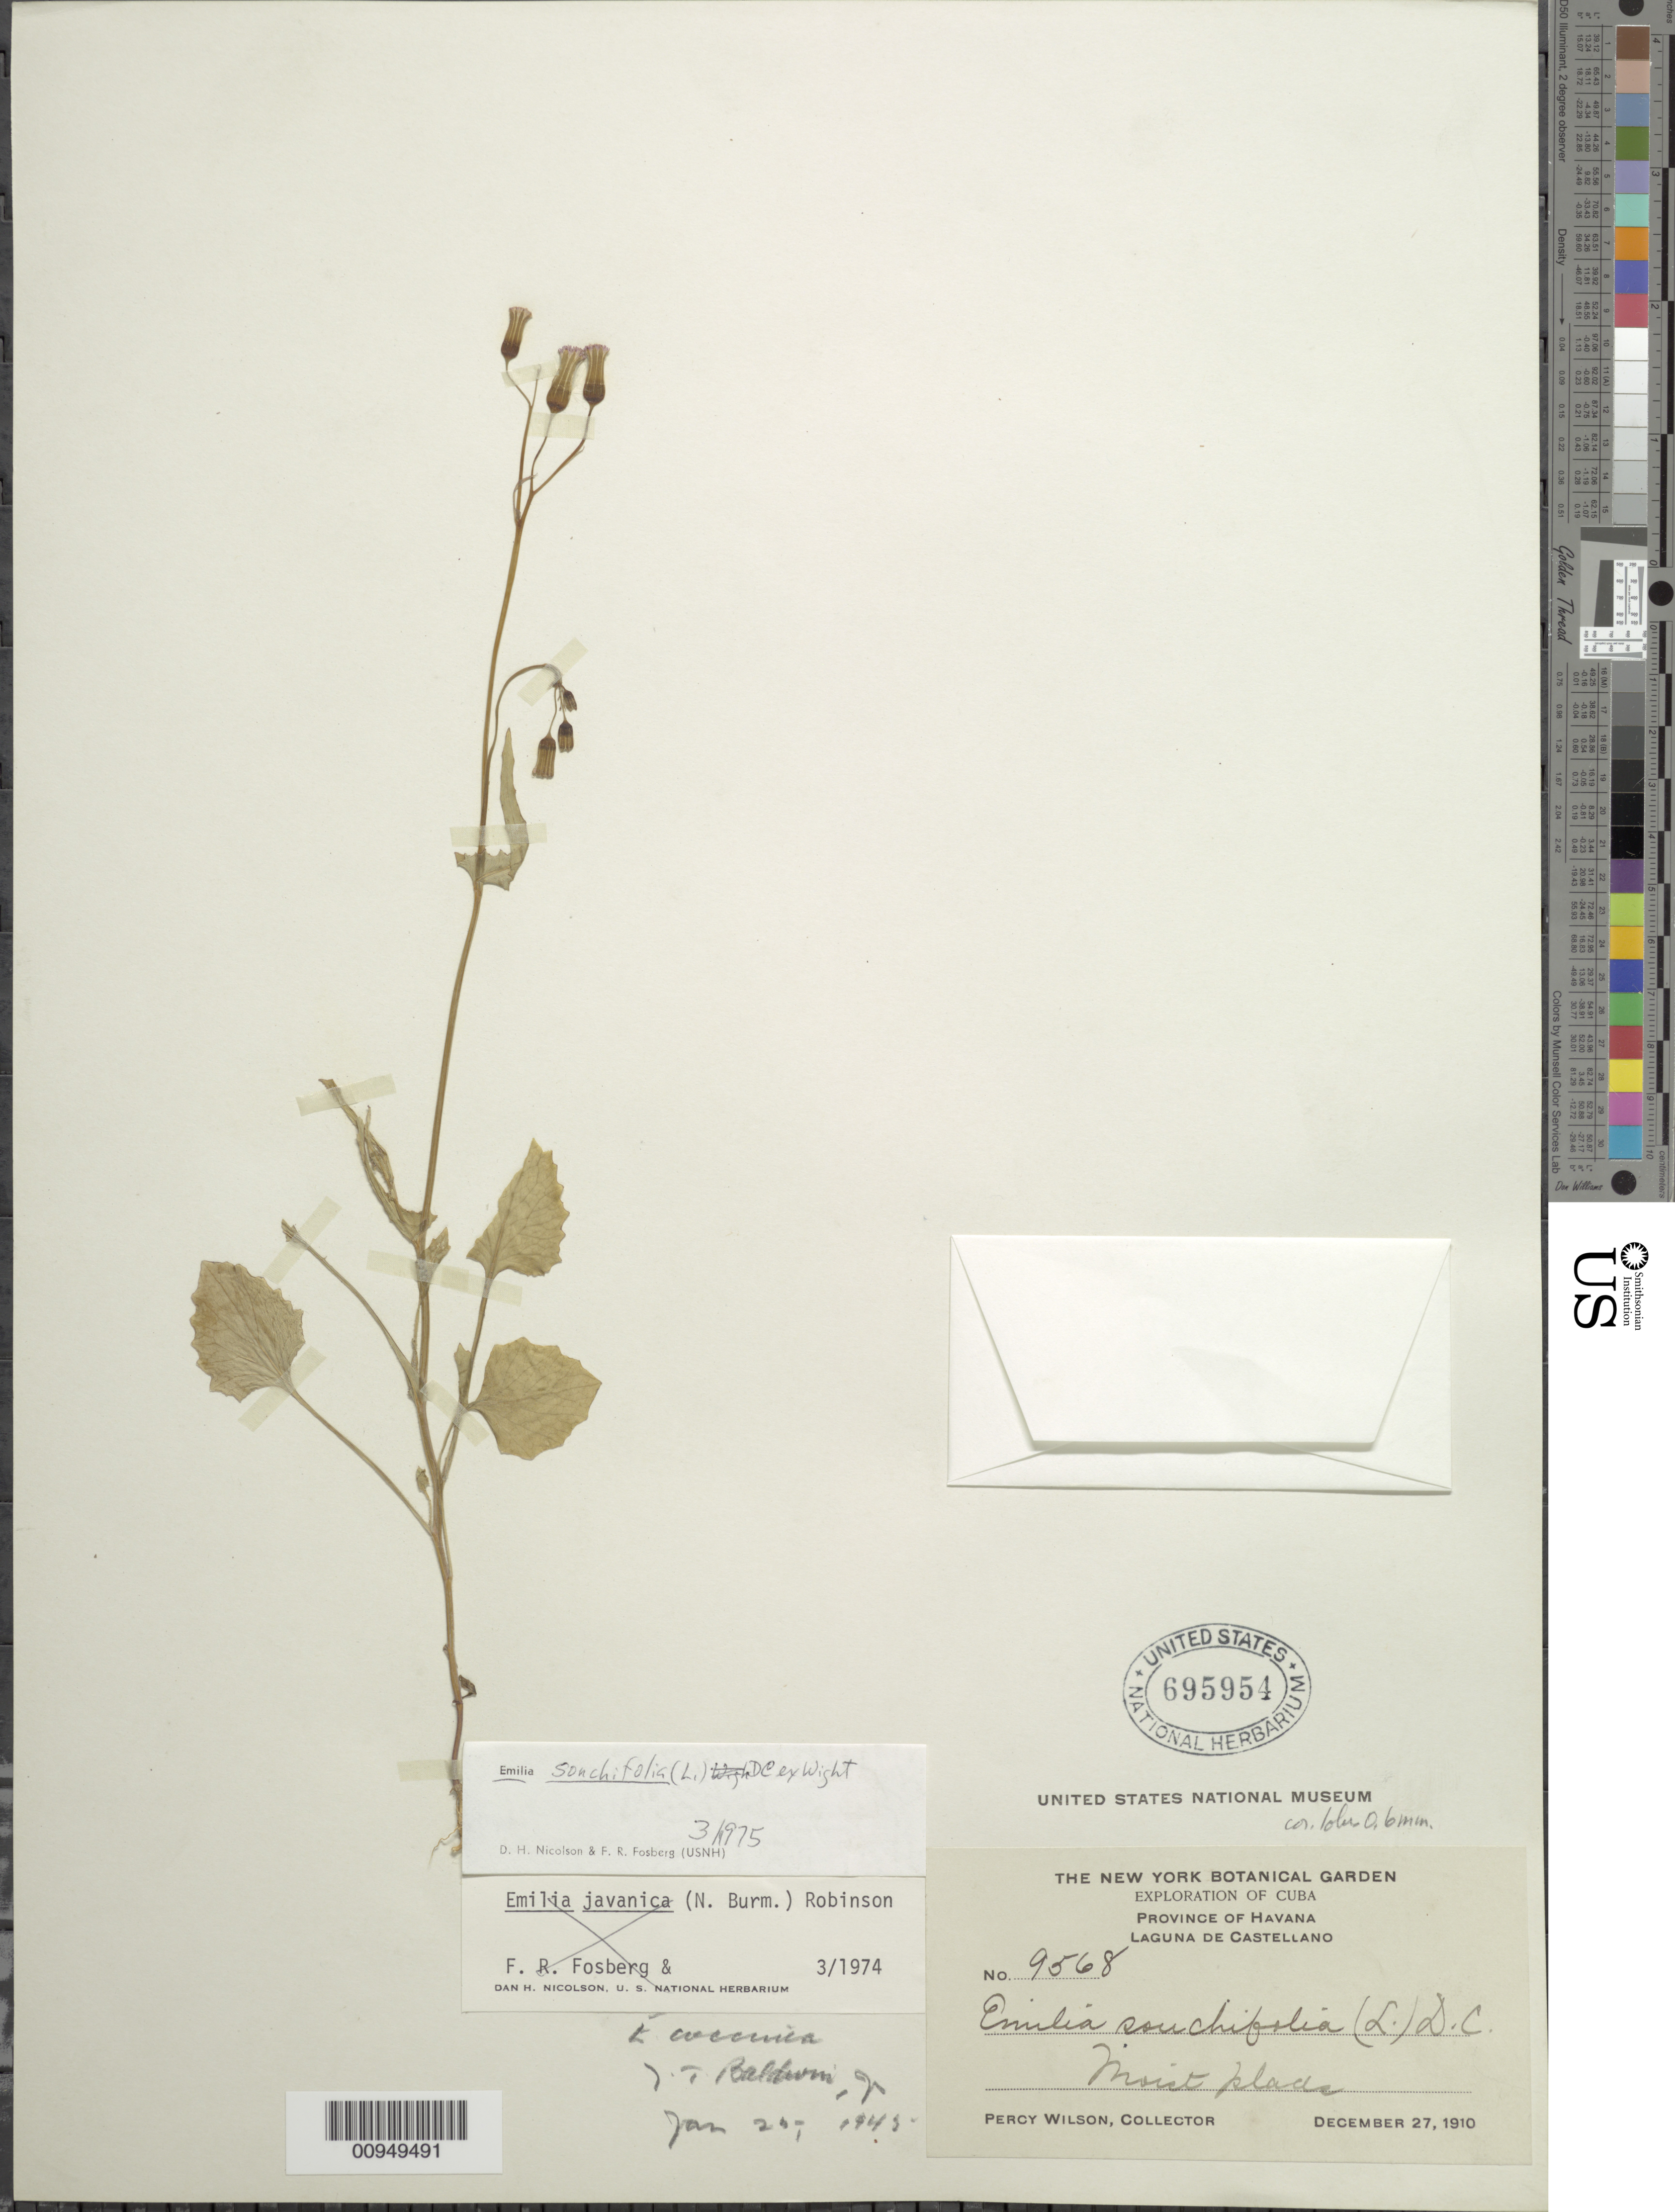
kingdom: Plantae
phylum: Tracheophyta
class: Magnoliopsida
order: Asterales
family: Asteraceae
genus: Emilia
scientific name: Emilia sonchifolia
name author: (L.) DC.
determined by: Fosberg, F. R.; Nicolson, D. H.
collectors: P. Wilson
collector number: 9568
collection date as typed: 27 Dec 1910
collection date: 1910-12-27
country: Cuba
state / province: La Habana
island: Cuba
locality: Laguna de Castellano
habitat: Moist places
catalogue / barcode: US 695954